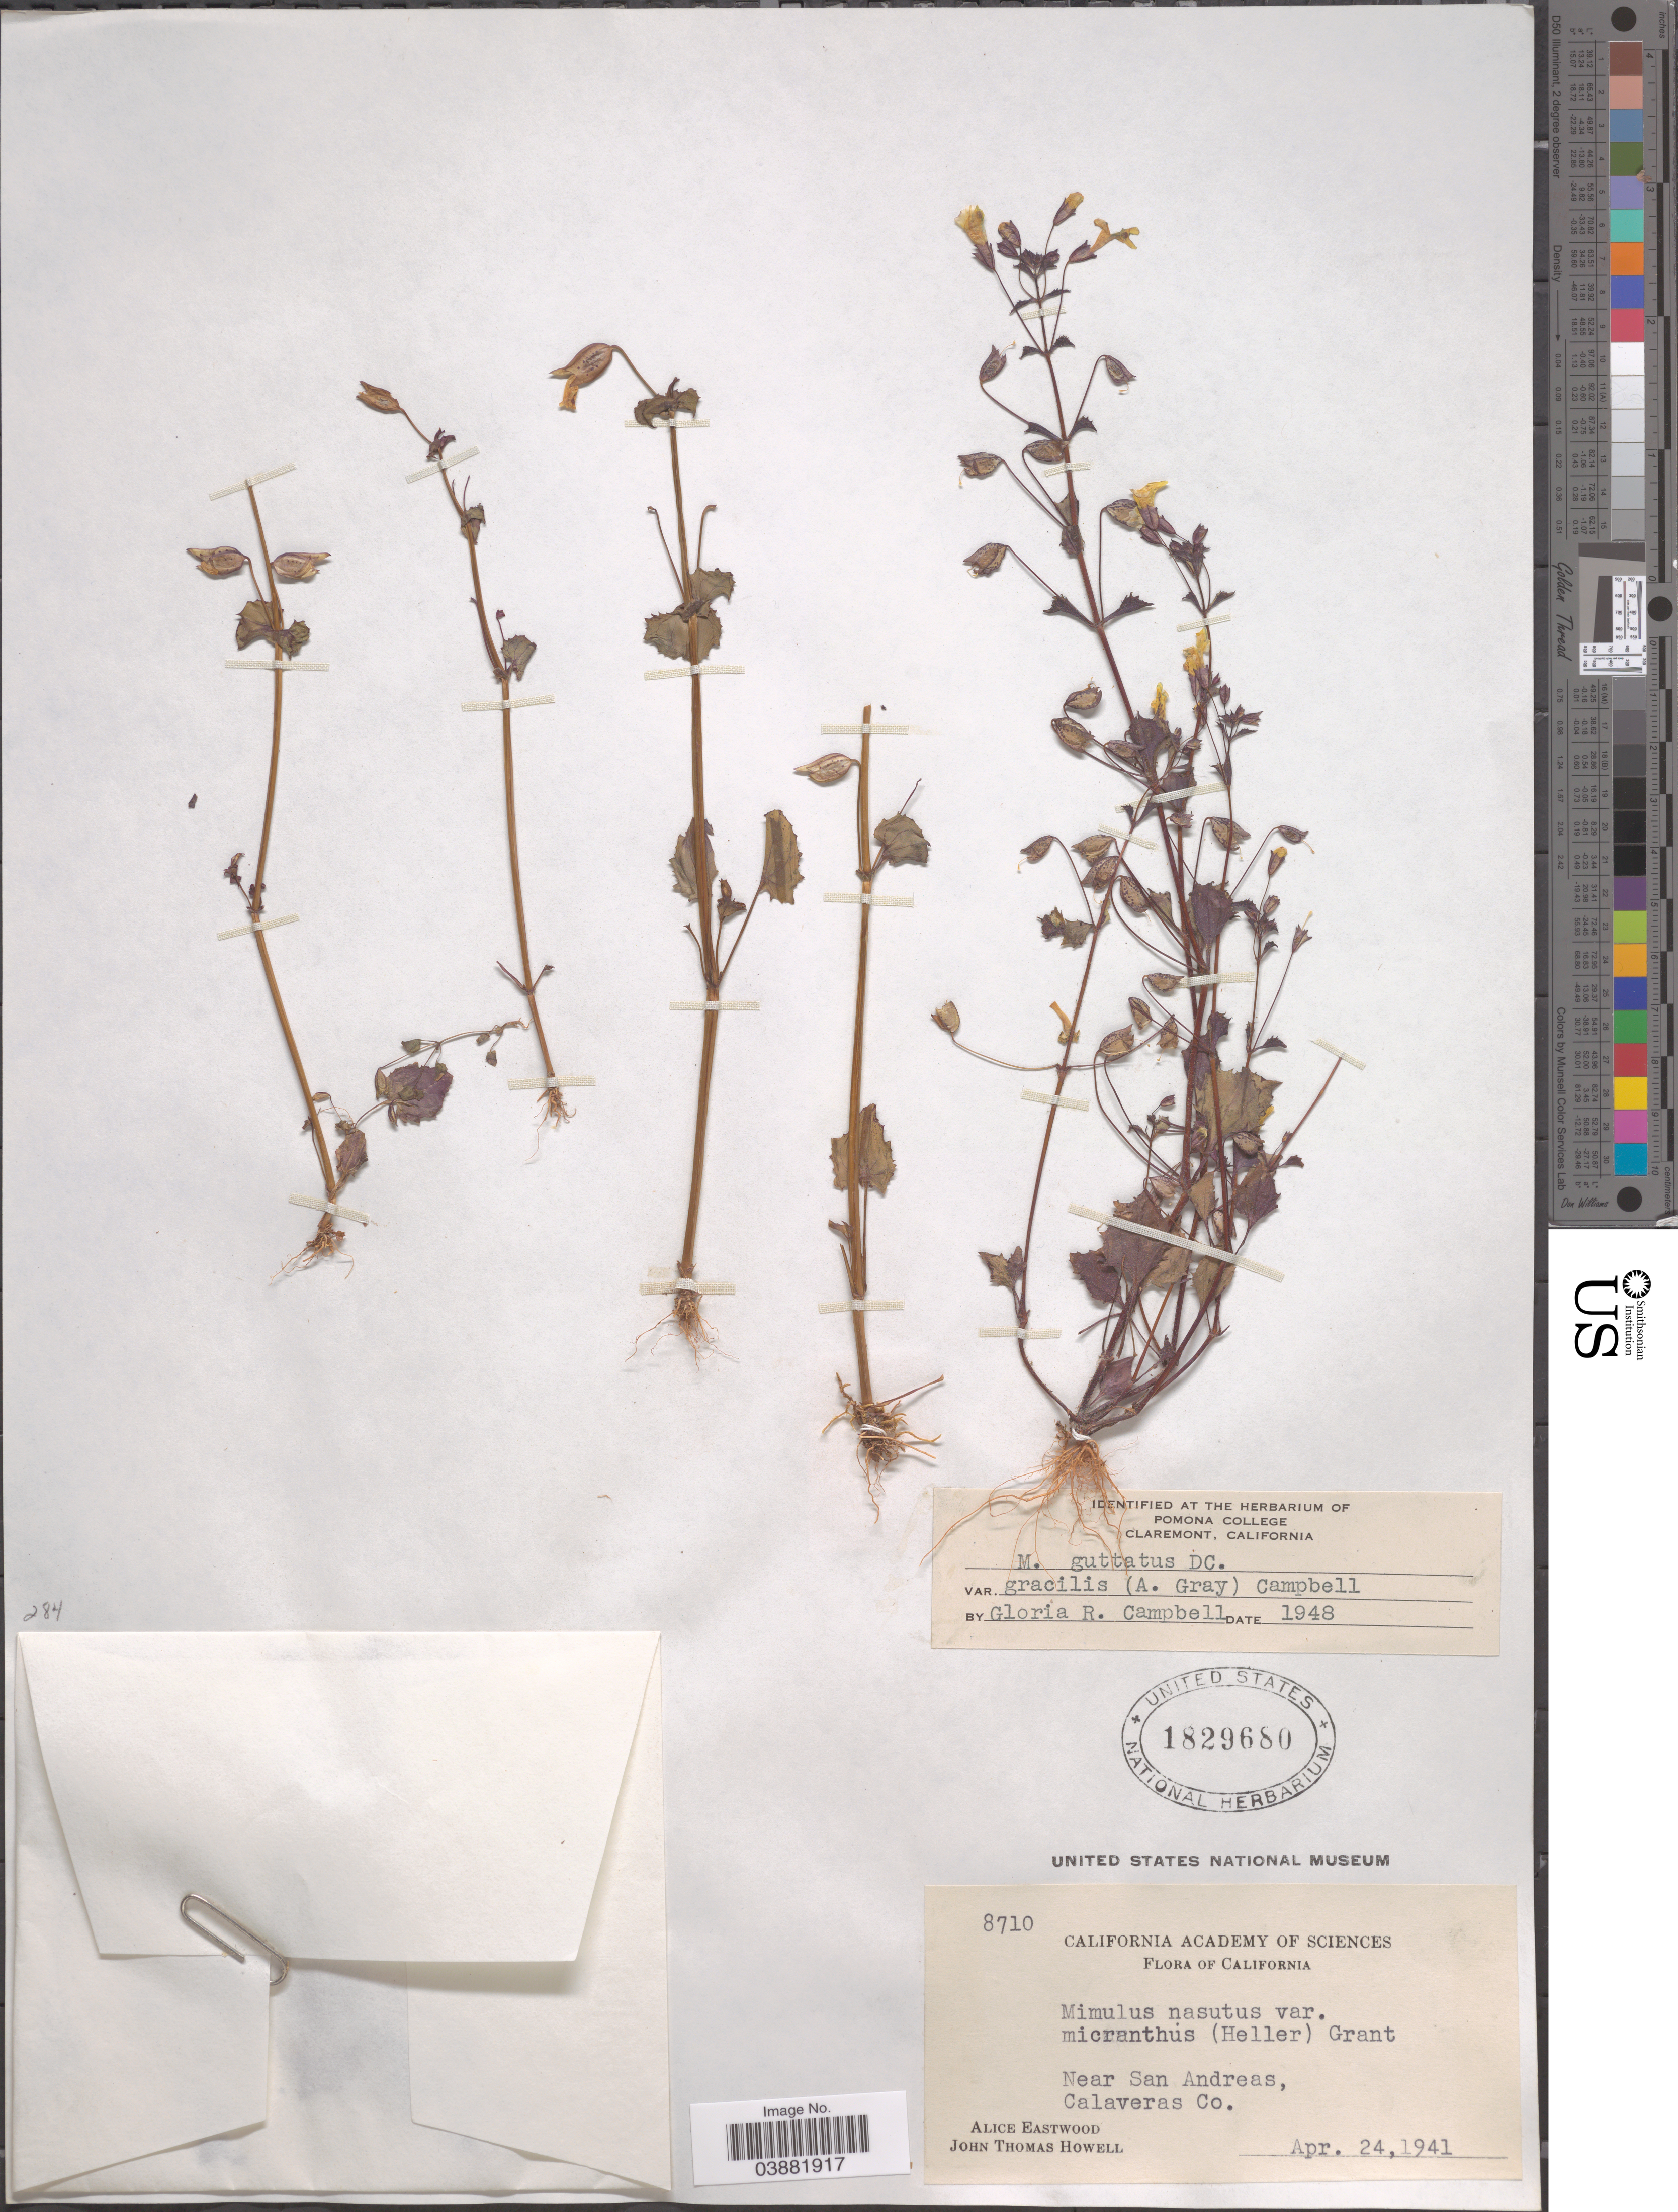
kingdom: Plantae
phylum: Tracheophyta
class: Magnoliopsida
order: Lamiales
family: Phrymaceae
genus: Mimulus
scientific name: Mimulus guttatus var. gracilis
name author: (A. Gray) G.R. Campb.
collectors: A. Eastwood & J. T. Howell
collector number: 8710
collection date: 1941-04-24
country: United States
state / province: California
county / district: Calaveras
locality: Near San Andreas, Calaveras Co.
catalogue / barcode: US 1829680